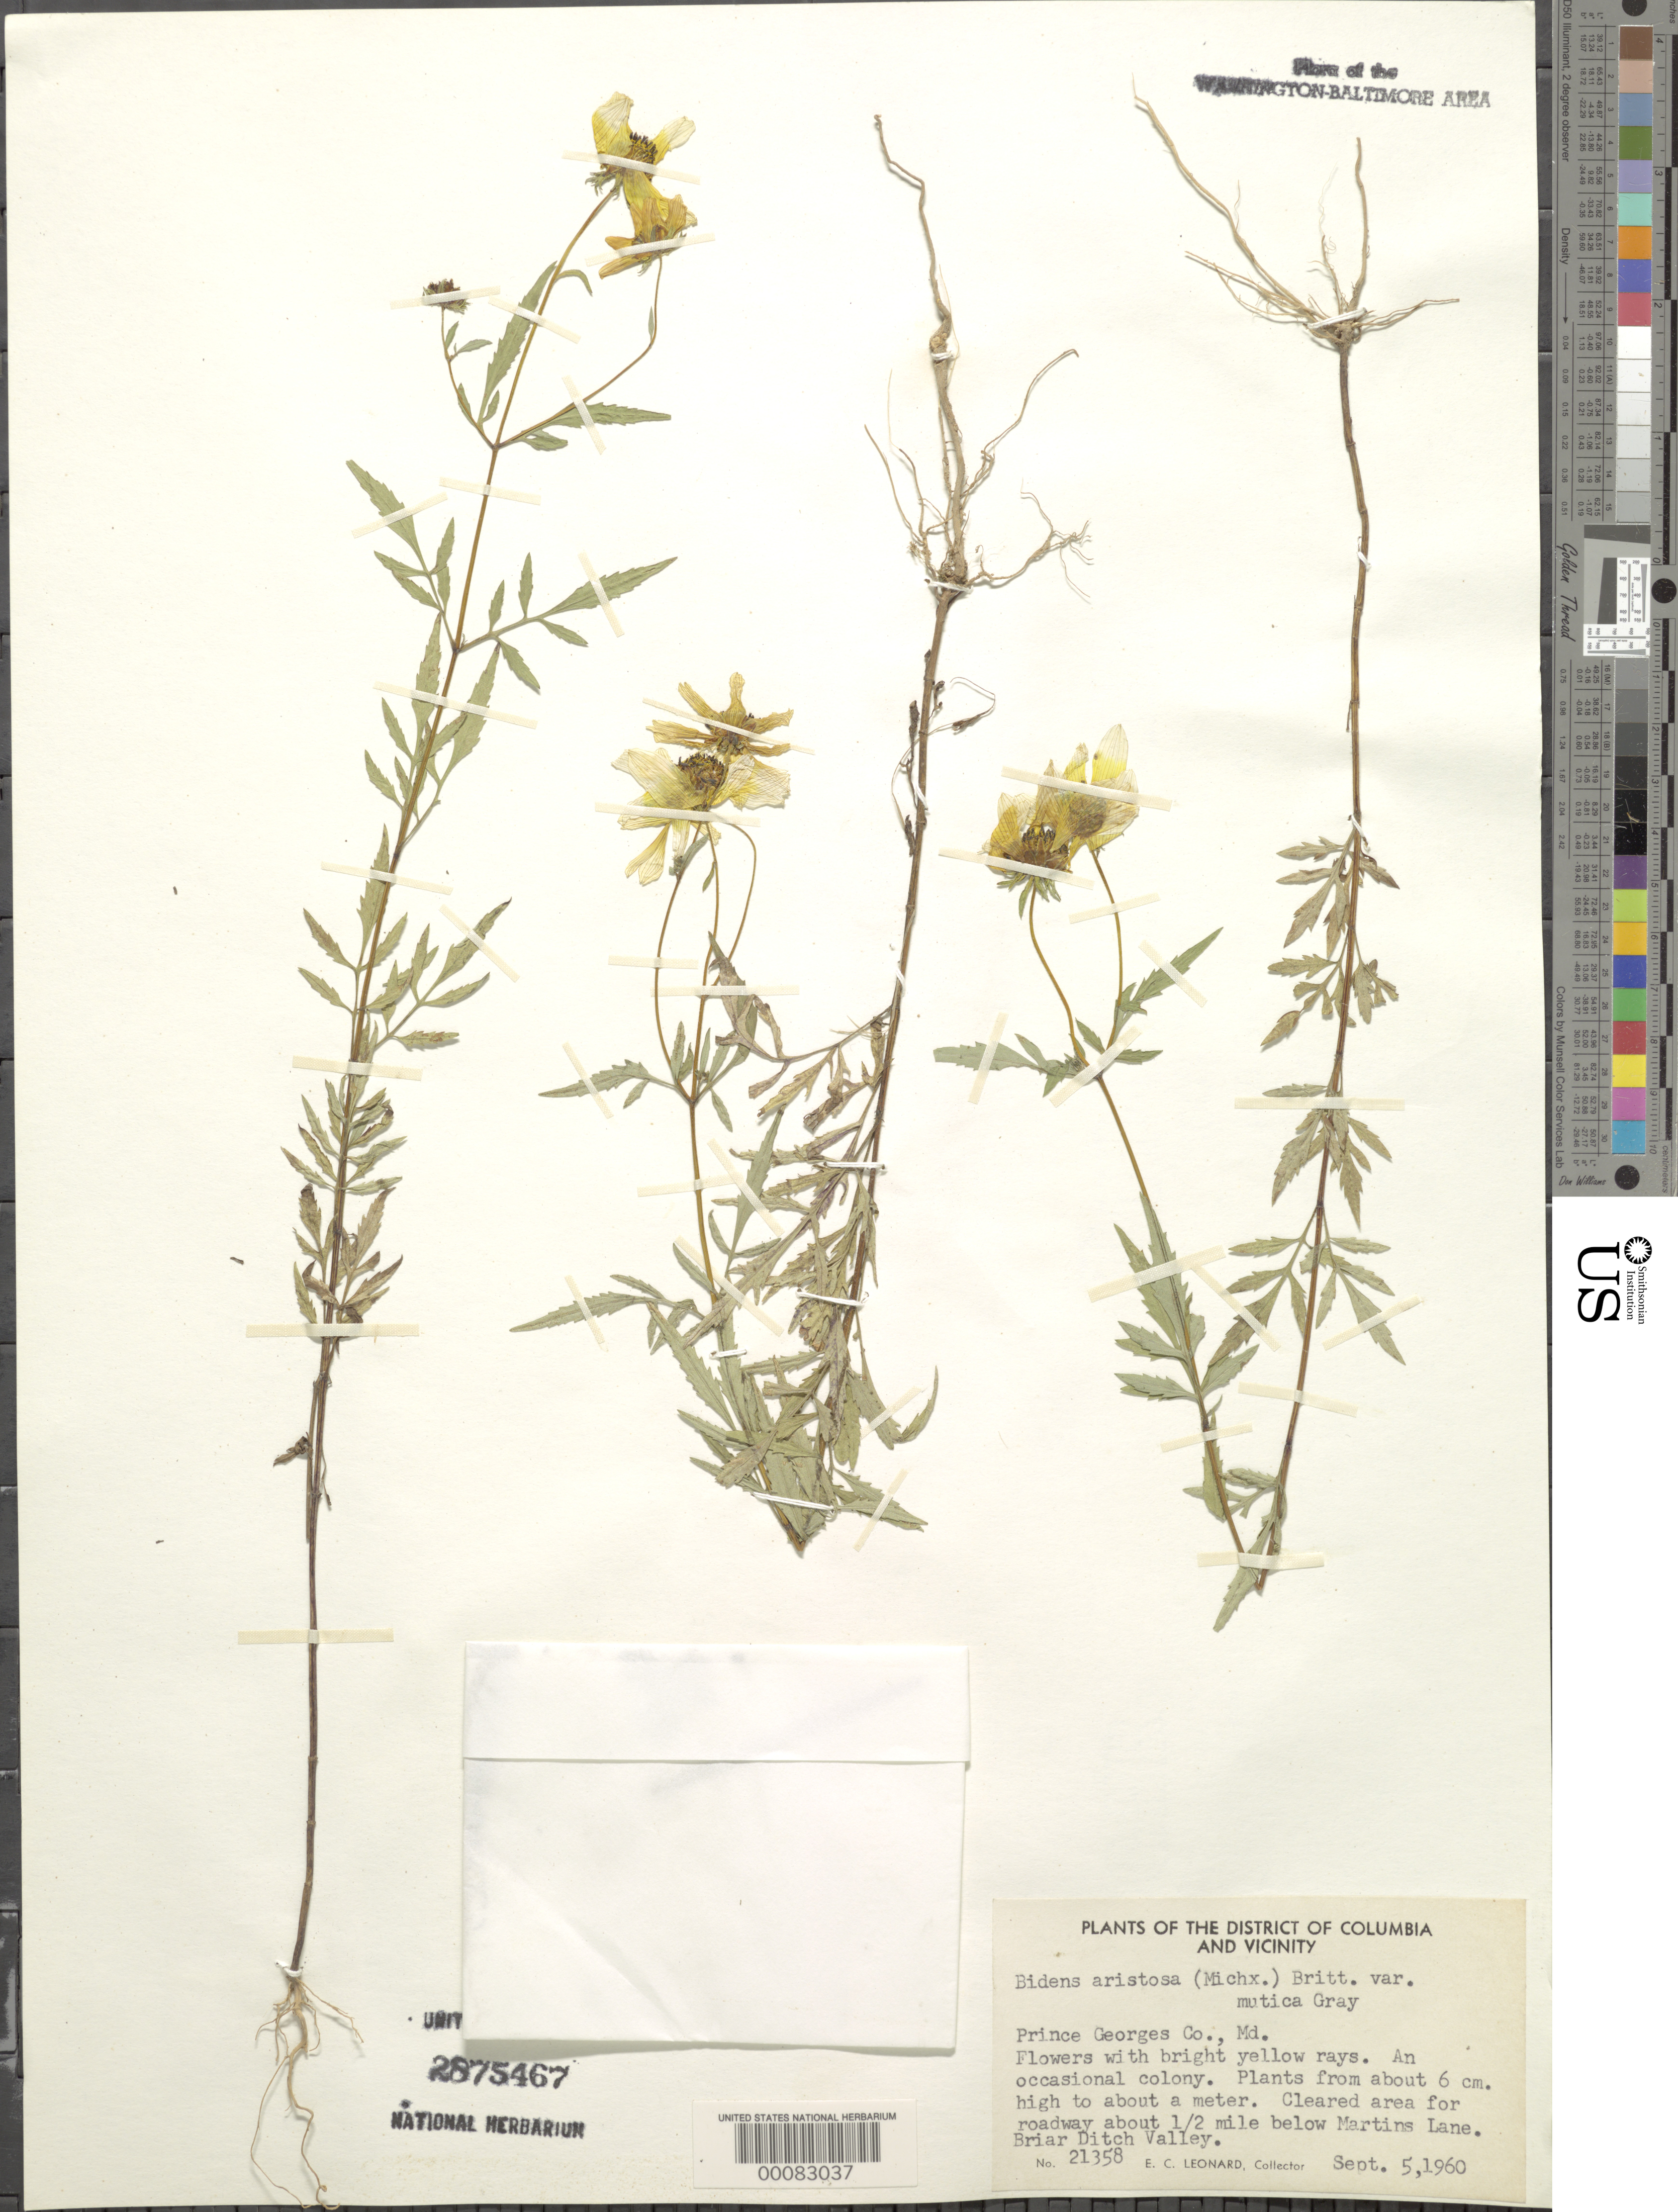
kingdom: Plantae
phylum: Tracheophyta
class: Magnoliopsida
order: Asterales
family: Asteraceae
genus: Bidens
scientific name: Bidens aristosa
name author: (Michx.) Britton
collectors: E. C. Leonard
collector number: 21358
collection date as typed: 05 Sep 1960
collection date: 1960-09-05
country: United States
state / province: Maryland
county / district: Prince George's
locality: Briar Ditch Valley below Martins Laneilroad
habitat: Cleared area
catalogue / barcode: US 2875467